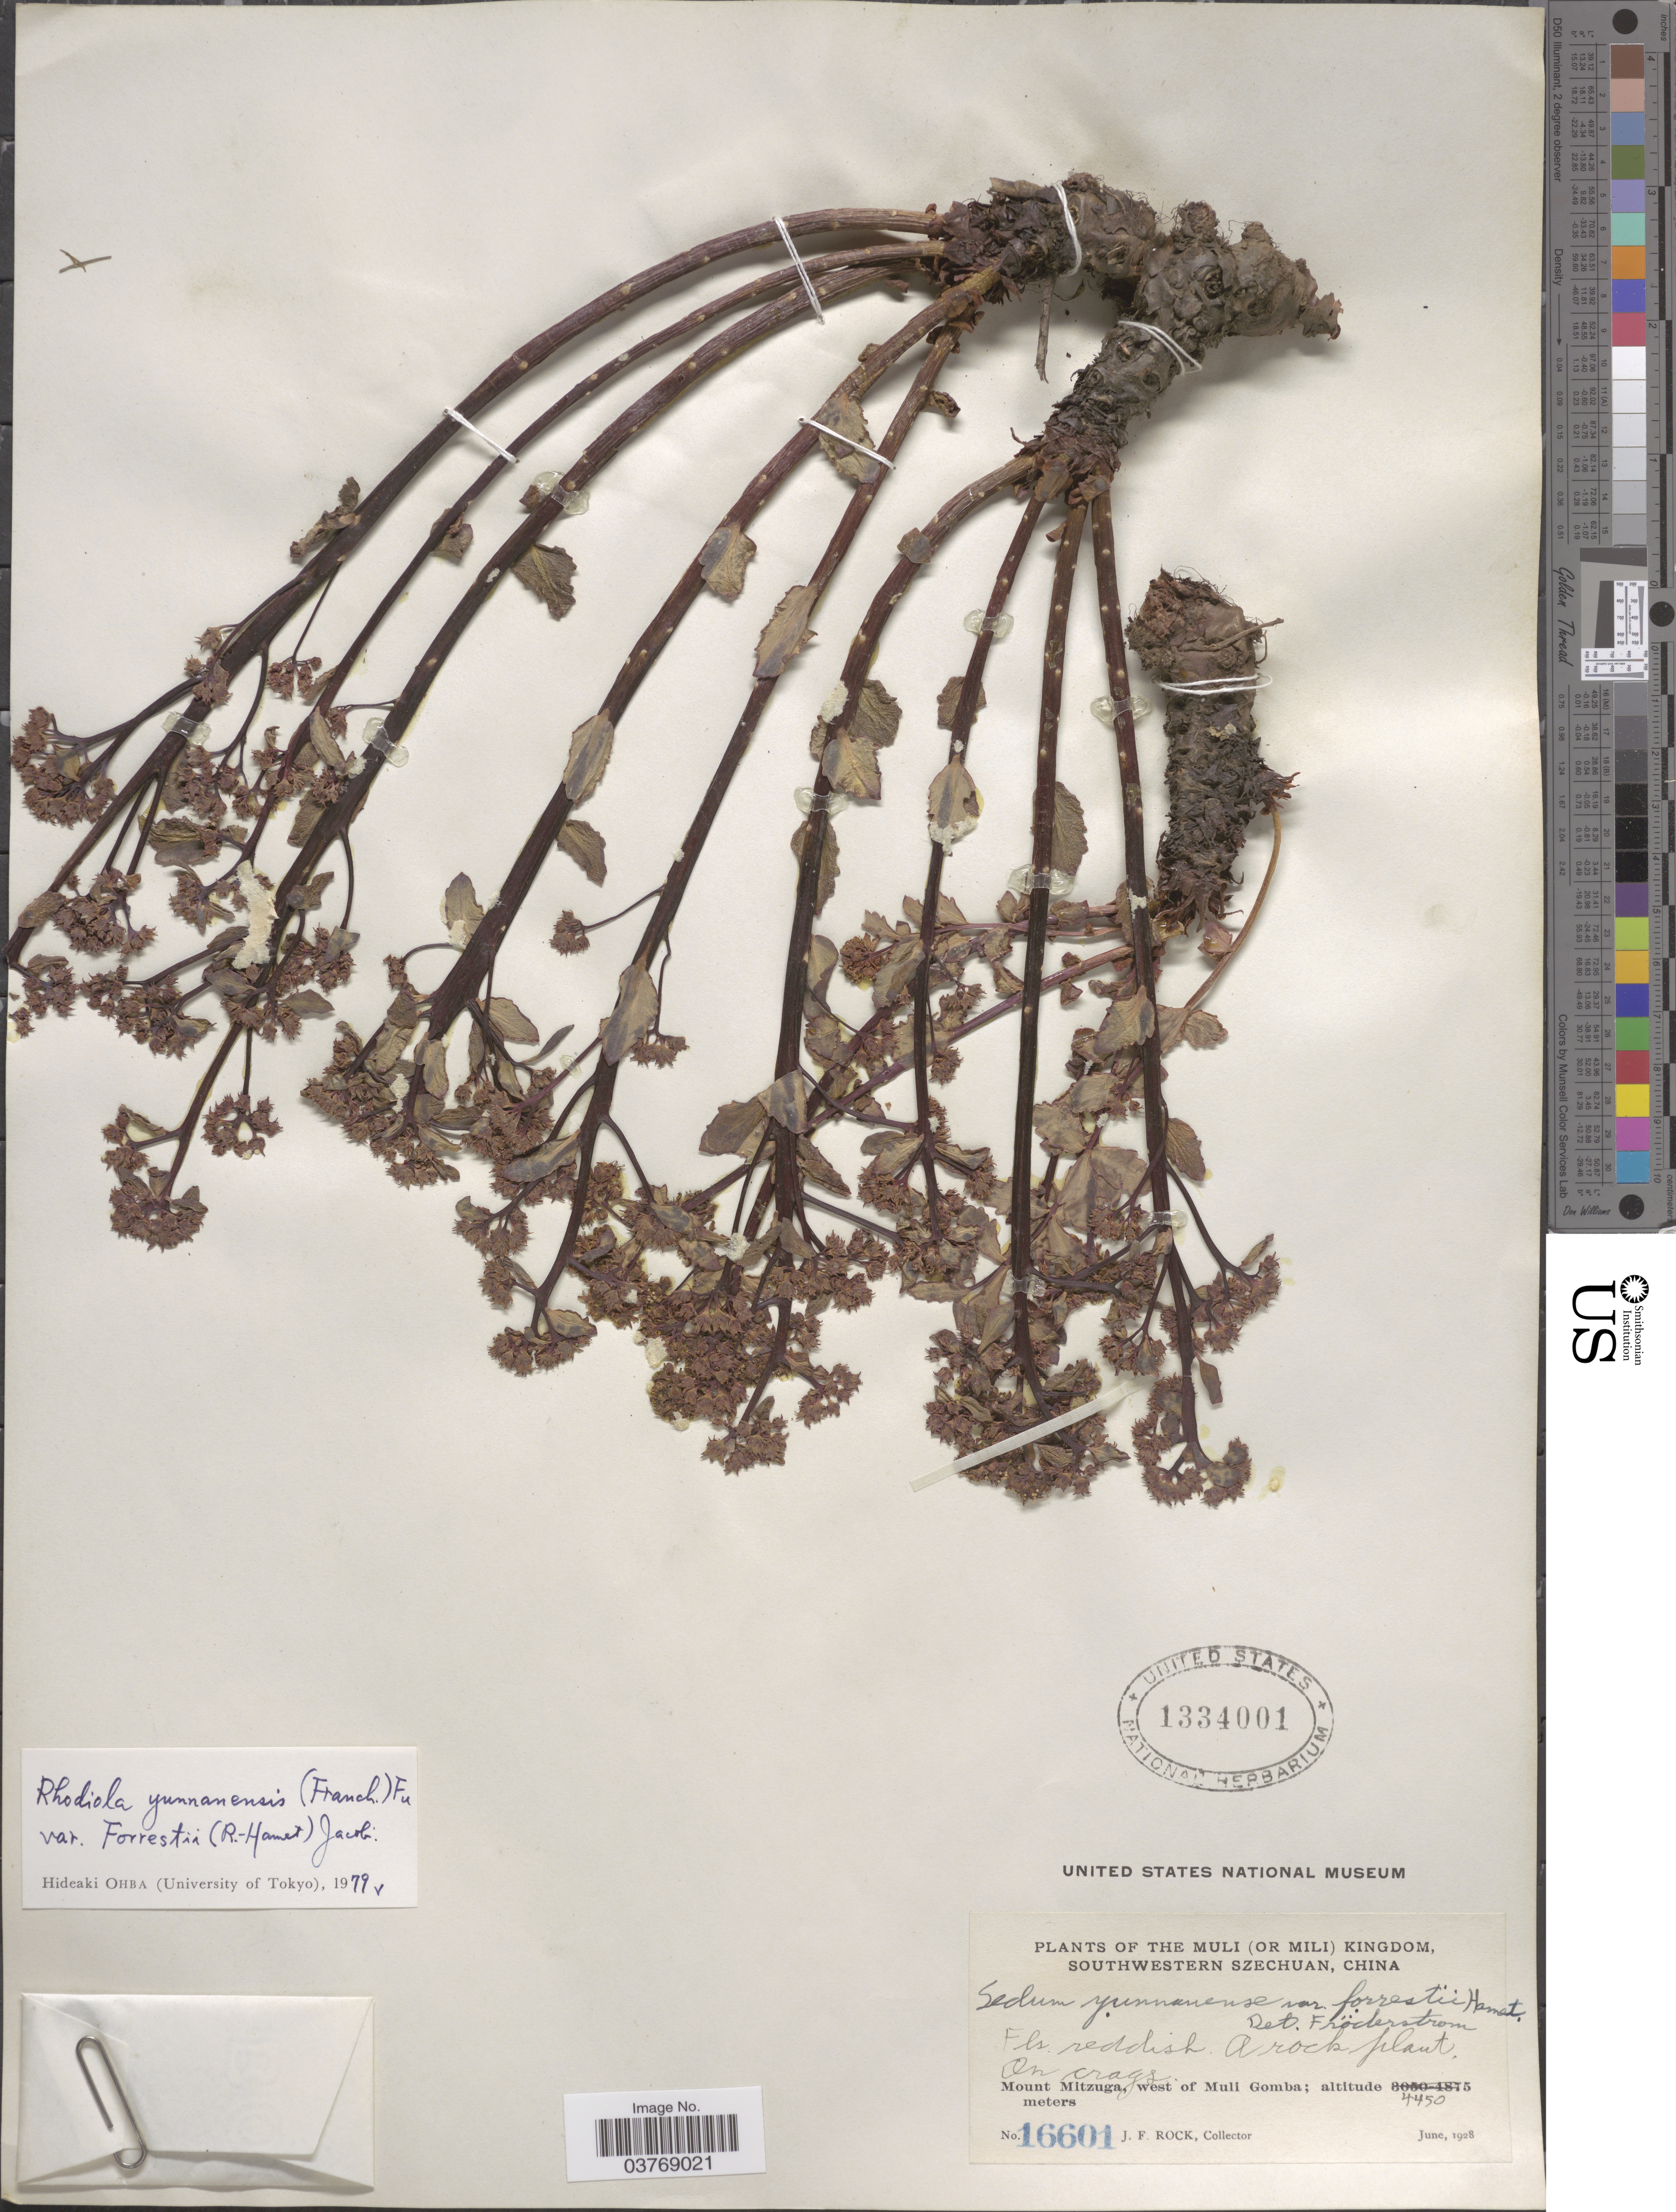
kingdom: Plantae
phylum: Tracheophyta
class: Magnoliopsida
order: Saxifragales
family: Crassulaceae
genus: Rhodiola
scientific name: Rhodiola yunnanensis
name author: (Franch.) S.H. Fu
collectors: J. Rock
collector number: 16601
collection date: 1928-06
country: China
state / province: Sichuan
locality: The Muli (or Mili) Kingdom, Southwestern Szechuan. Mount Mitzuga, west of Muli Gomba.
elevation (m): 4450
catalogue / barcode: US 1334001